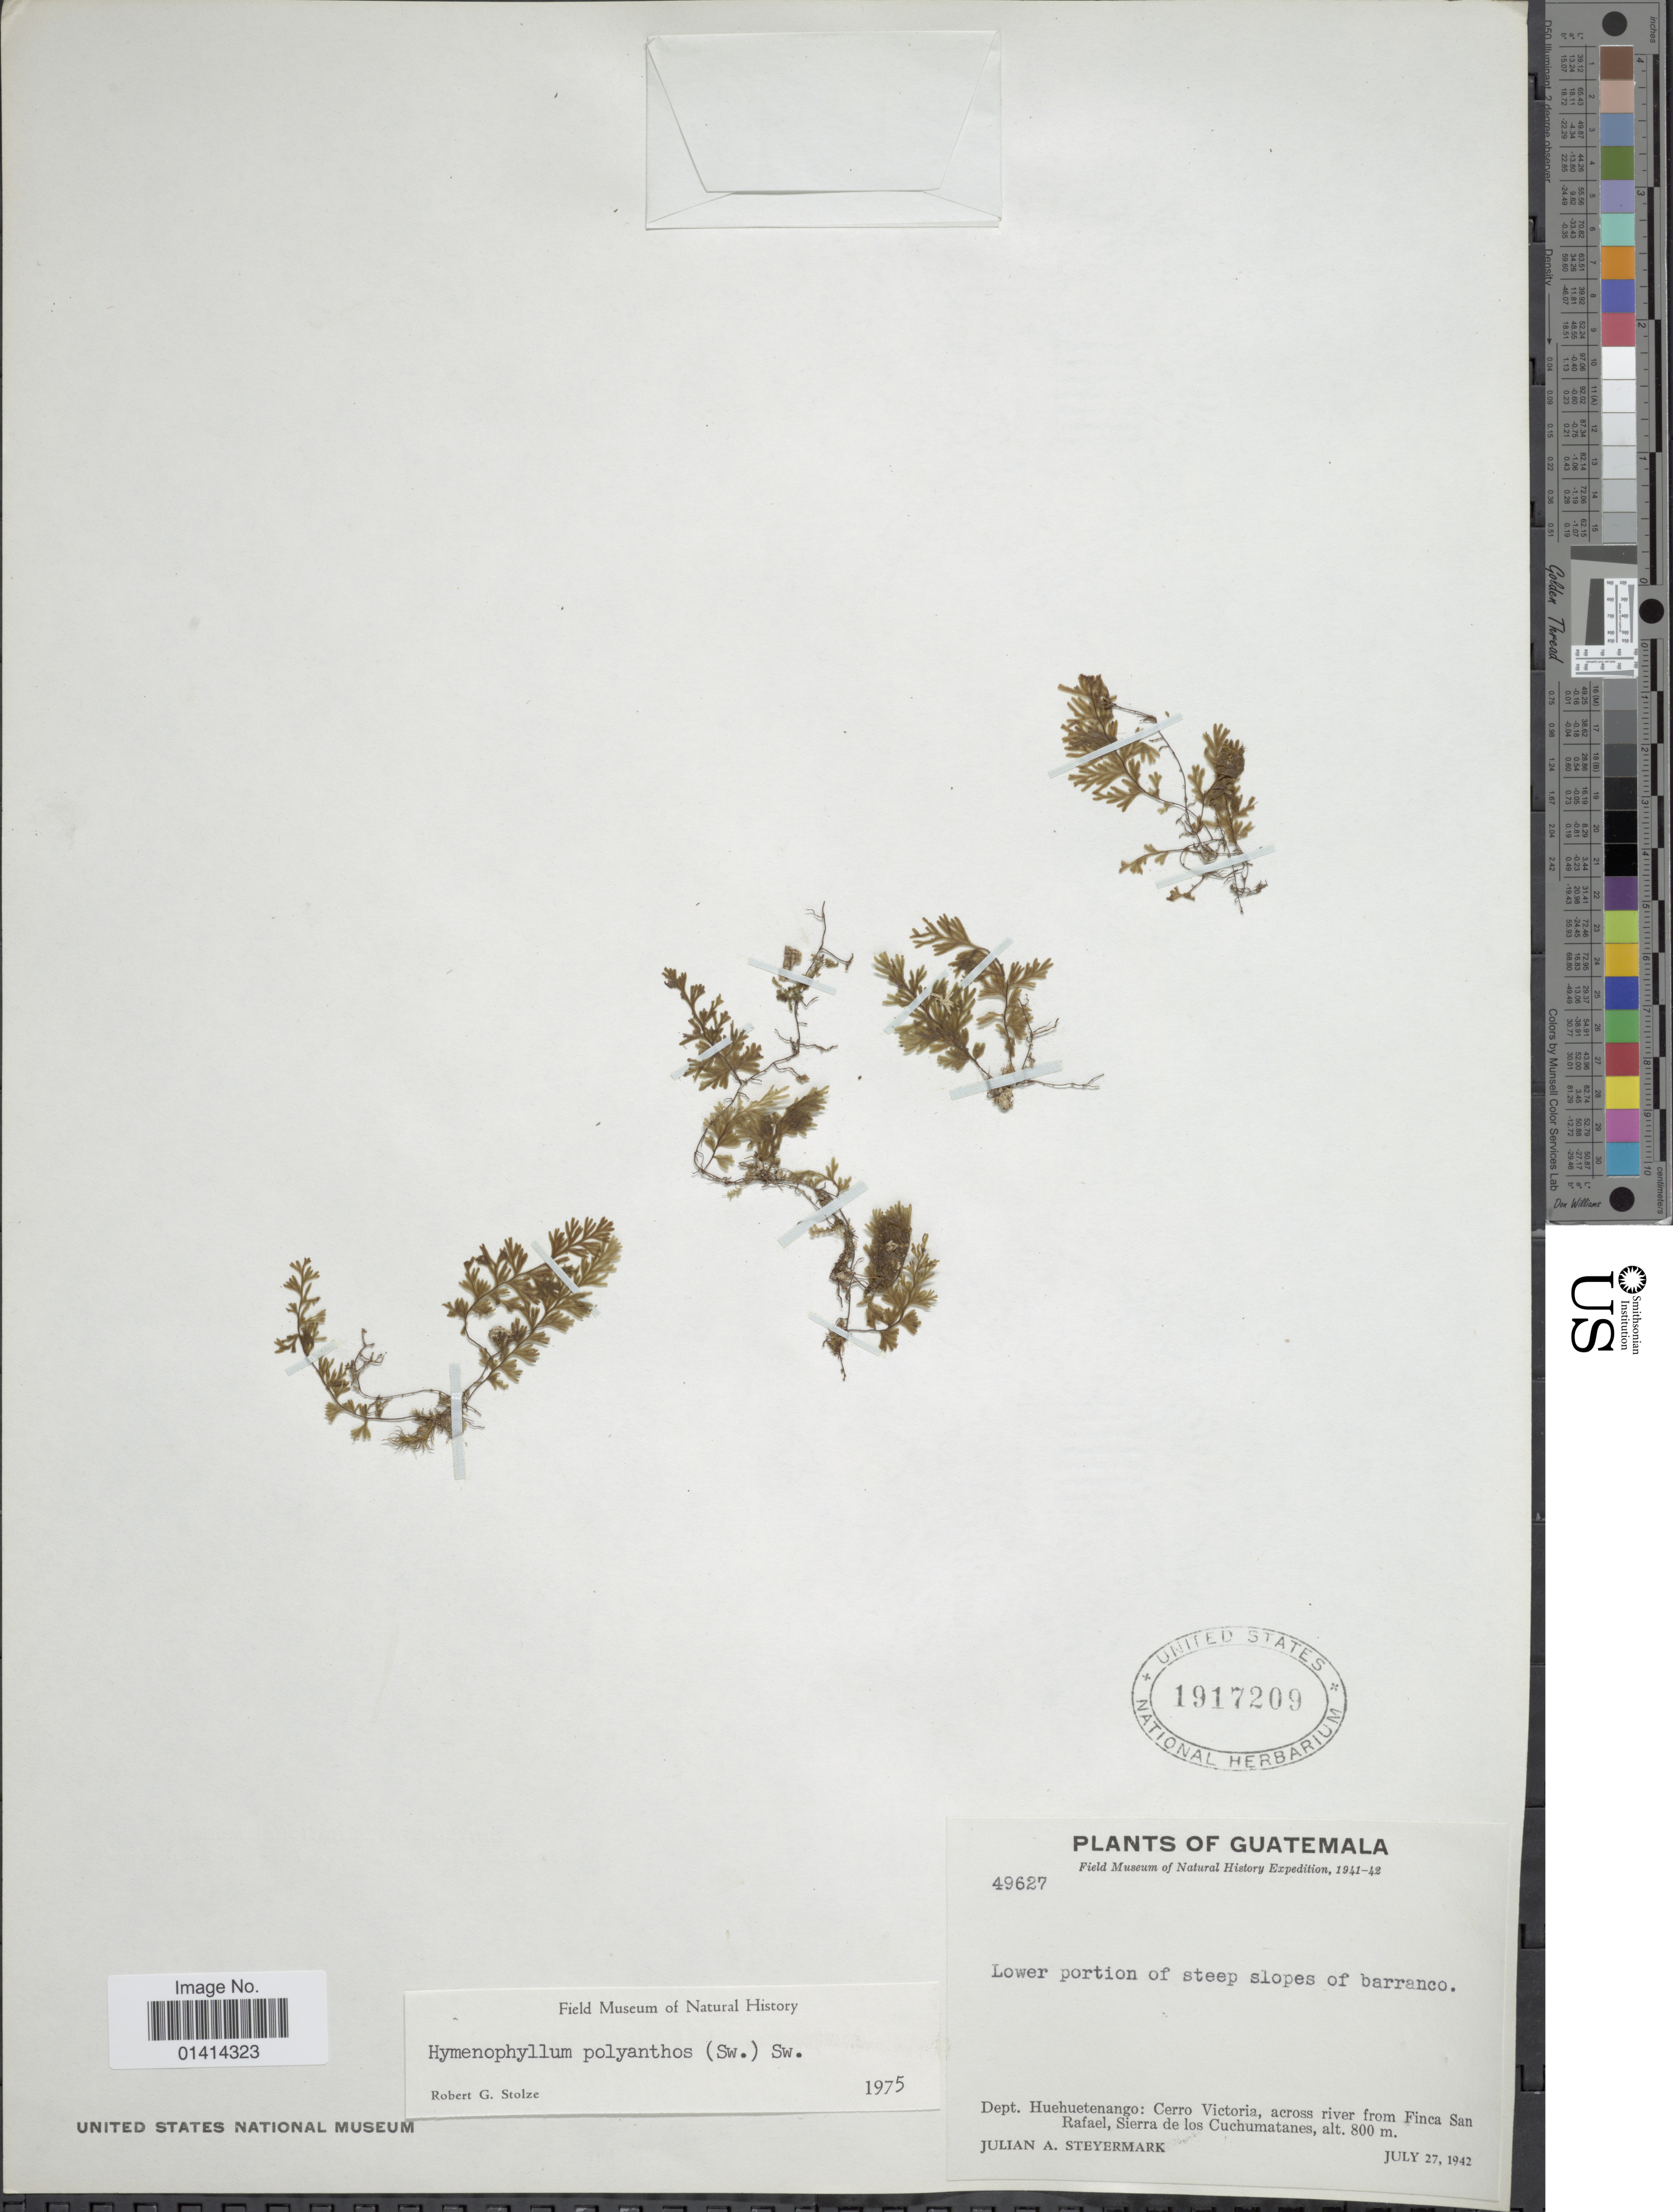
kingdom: Plantae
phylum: Tracheophyta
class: Polypodiopsida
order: Hymenophyllales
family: Hymenophyllaceae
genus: Hymenophyllum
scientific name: Hymenophyllum polyanthos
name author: (Sw.) Sw.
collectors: J. Steyermark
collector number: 49627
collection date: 1942-07-27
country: Guatemala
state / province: Huehuetenango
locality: Dept. Huehuetenango: Cerro Victoria, across river from Finca San Rafael, Sierra de los Cuchumatanes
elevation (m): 800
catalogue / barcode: US 1917209